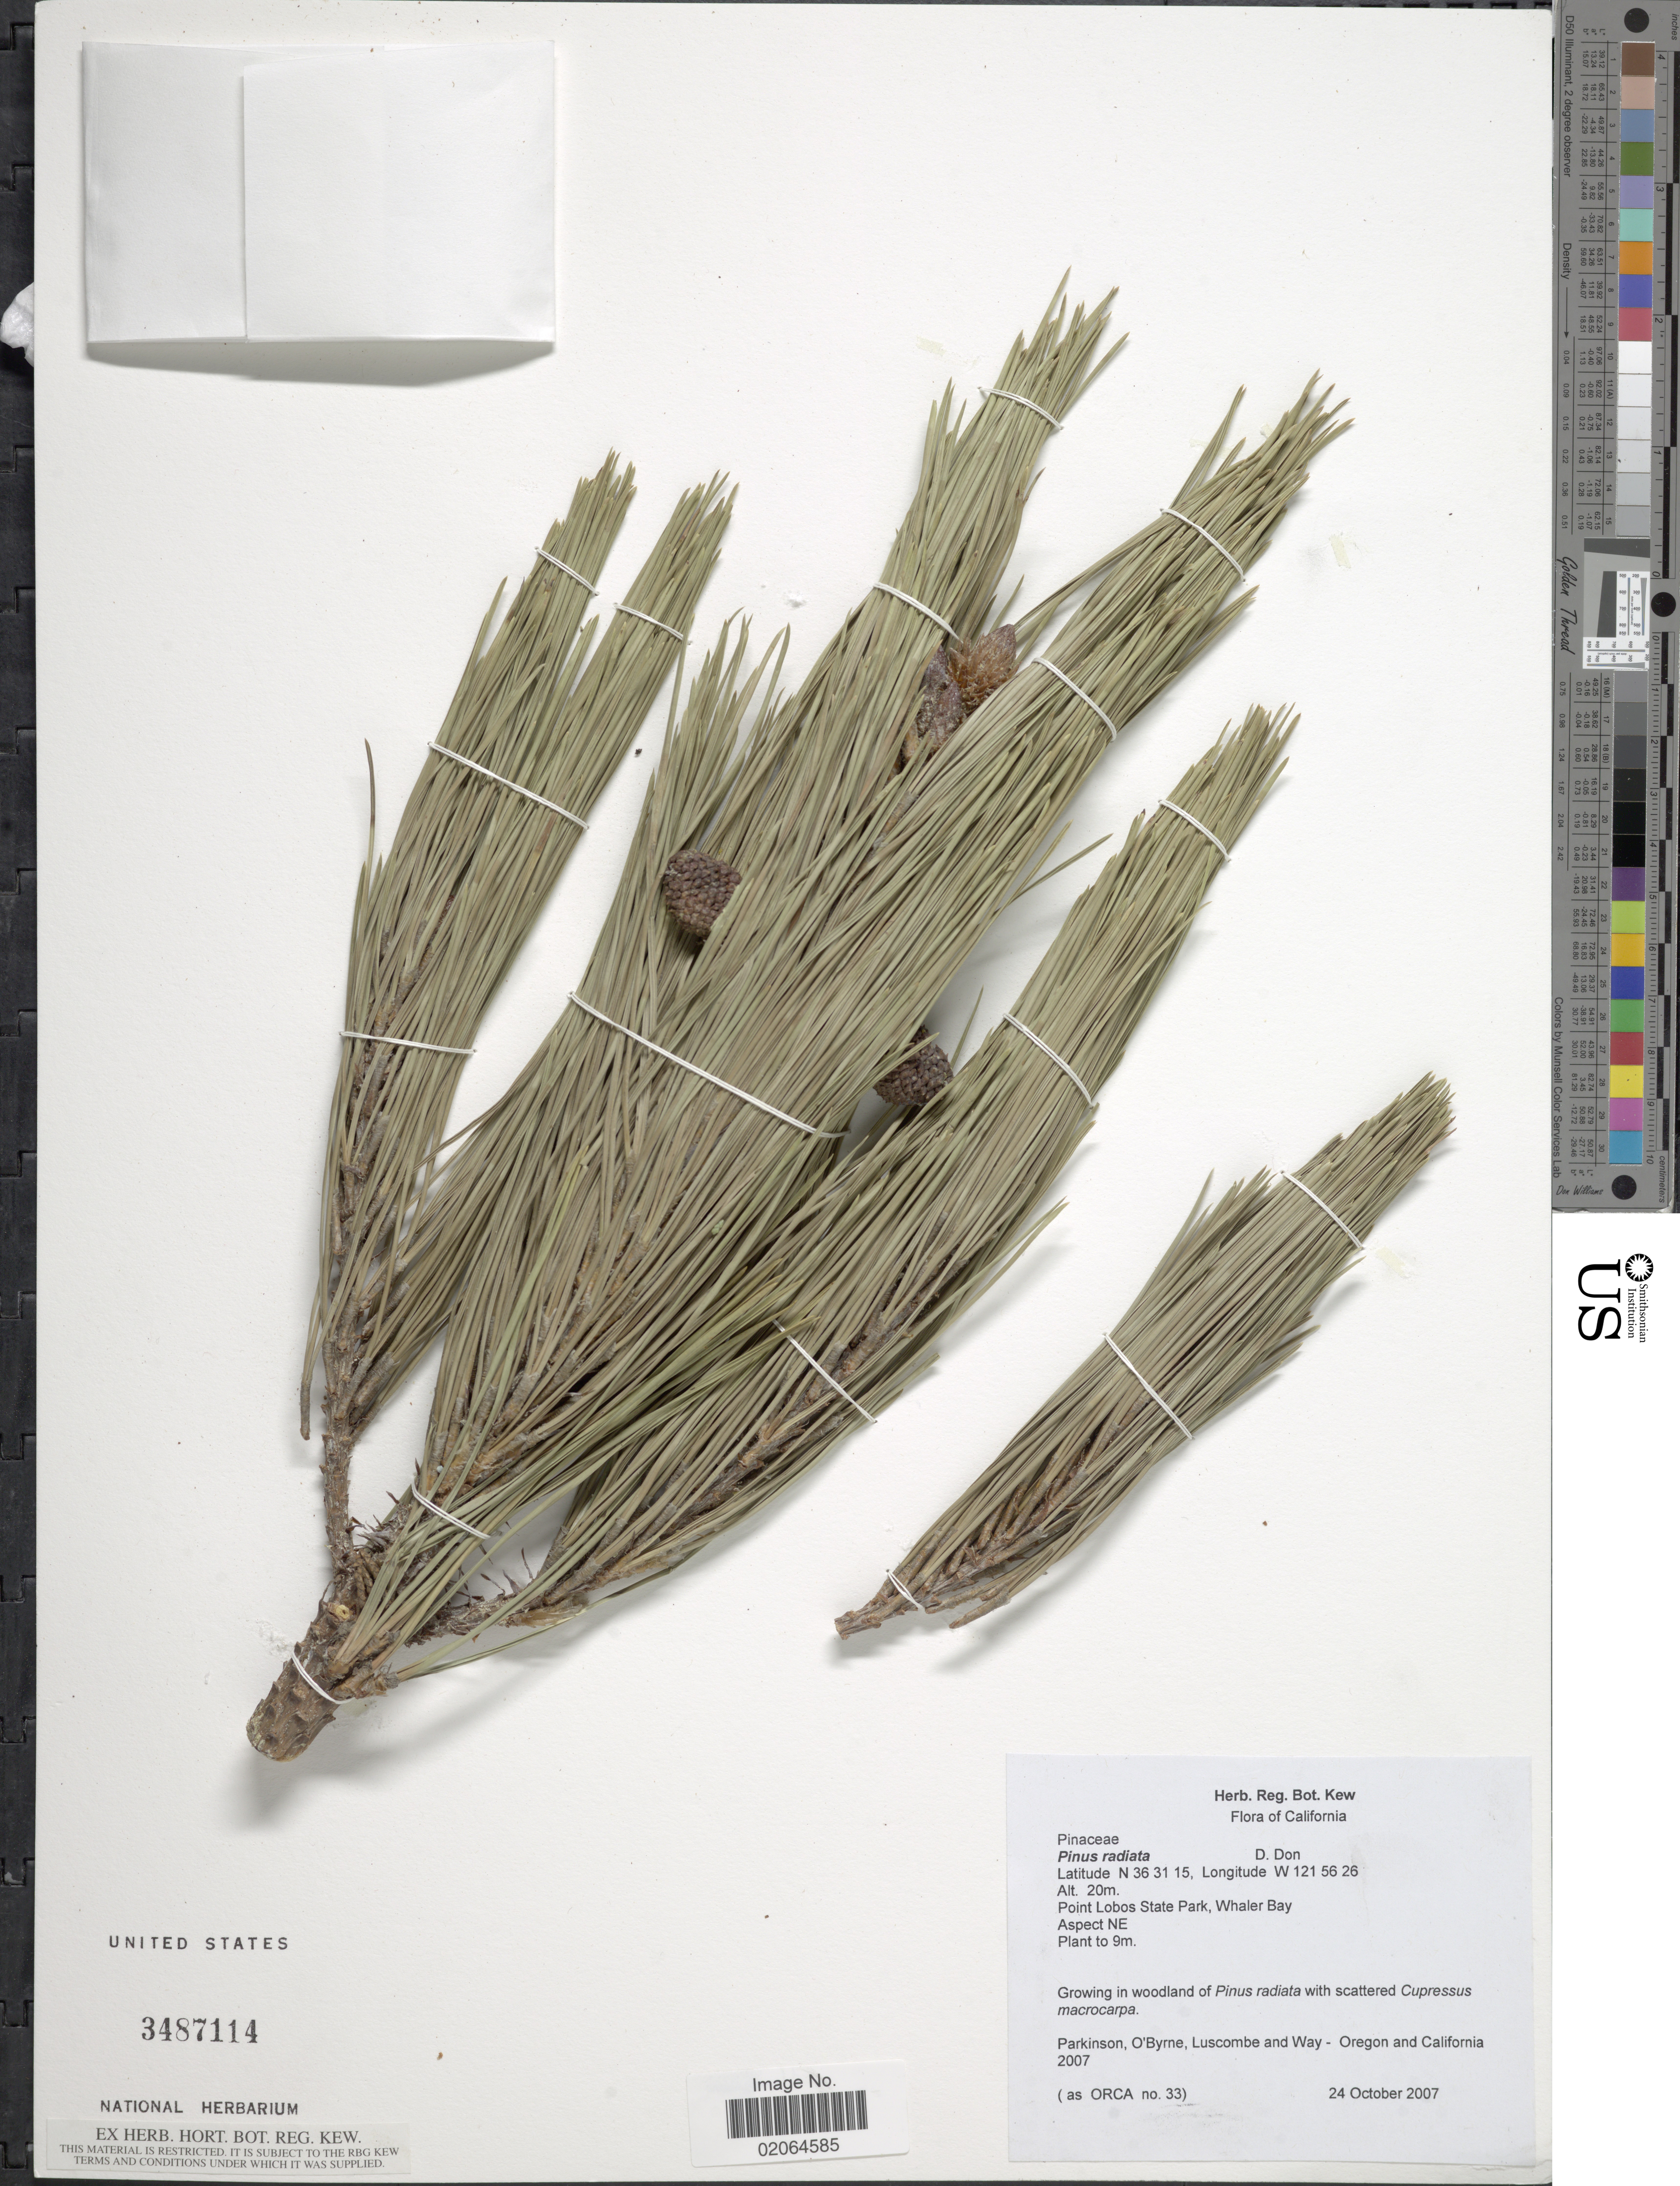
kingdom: Plantae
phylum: Tracheophyta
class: Pinopsida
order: Pinales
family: Pinaceae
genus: Pinus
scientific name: Pinus radiata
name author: D. Don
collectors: Parkinson, --, O'Byrne, Luscombe & -. Way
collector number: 2007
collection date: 2007-10-24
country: United States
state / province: California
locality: California. Point Lobos State Park , Whaler Bay. Aspect NE.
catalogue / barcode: US 3487114